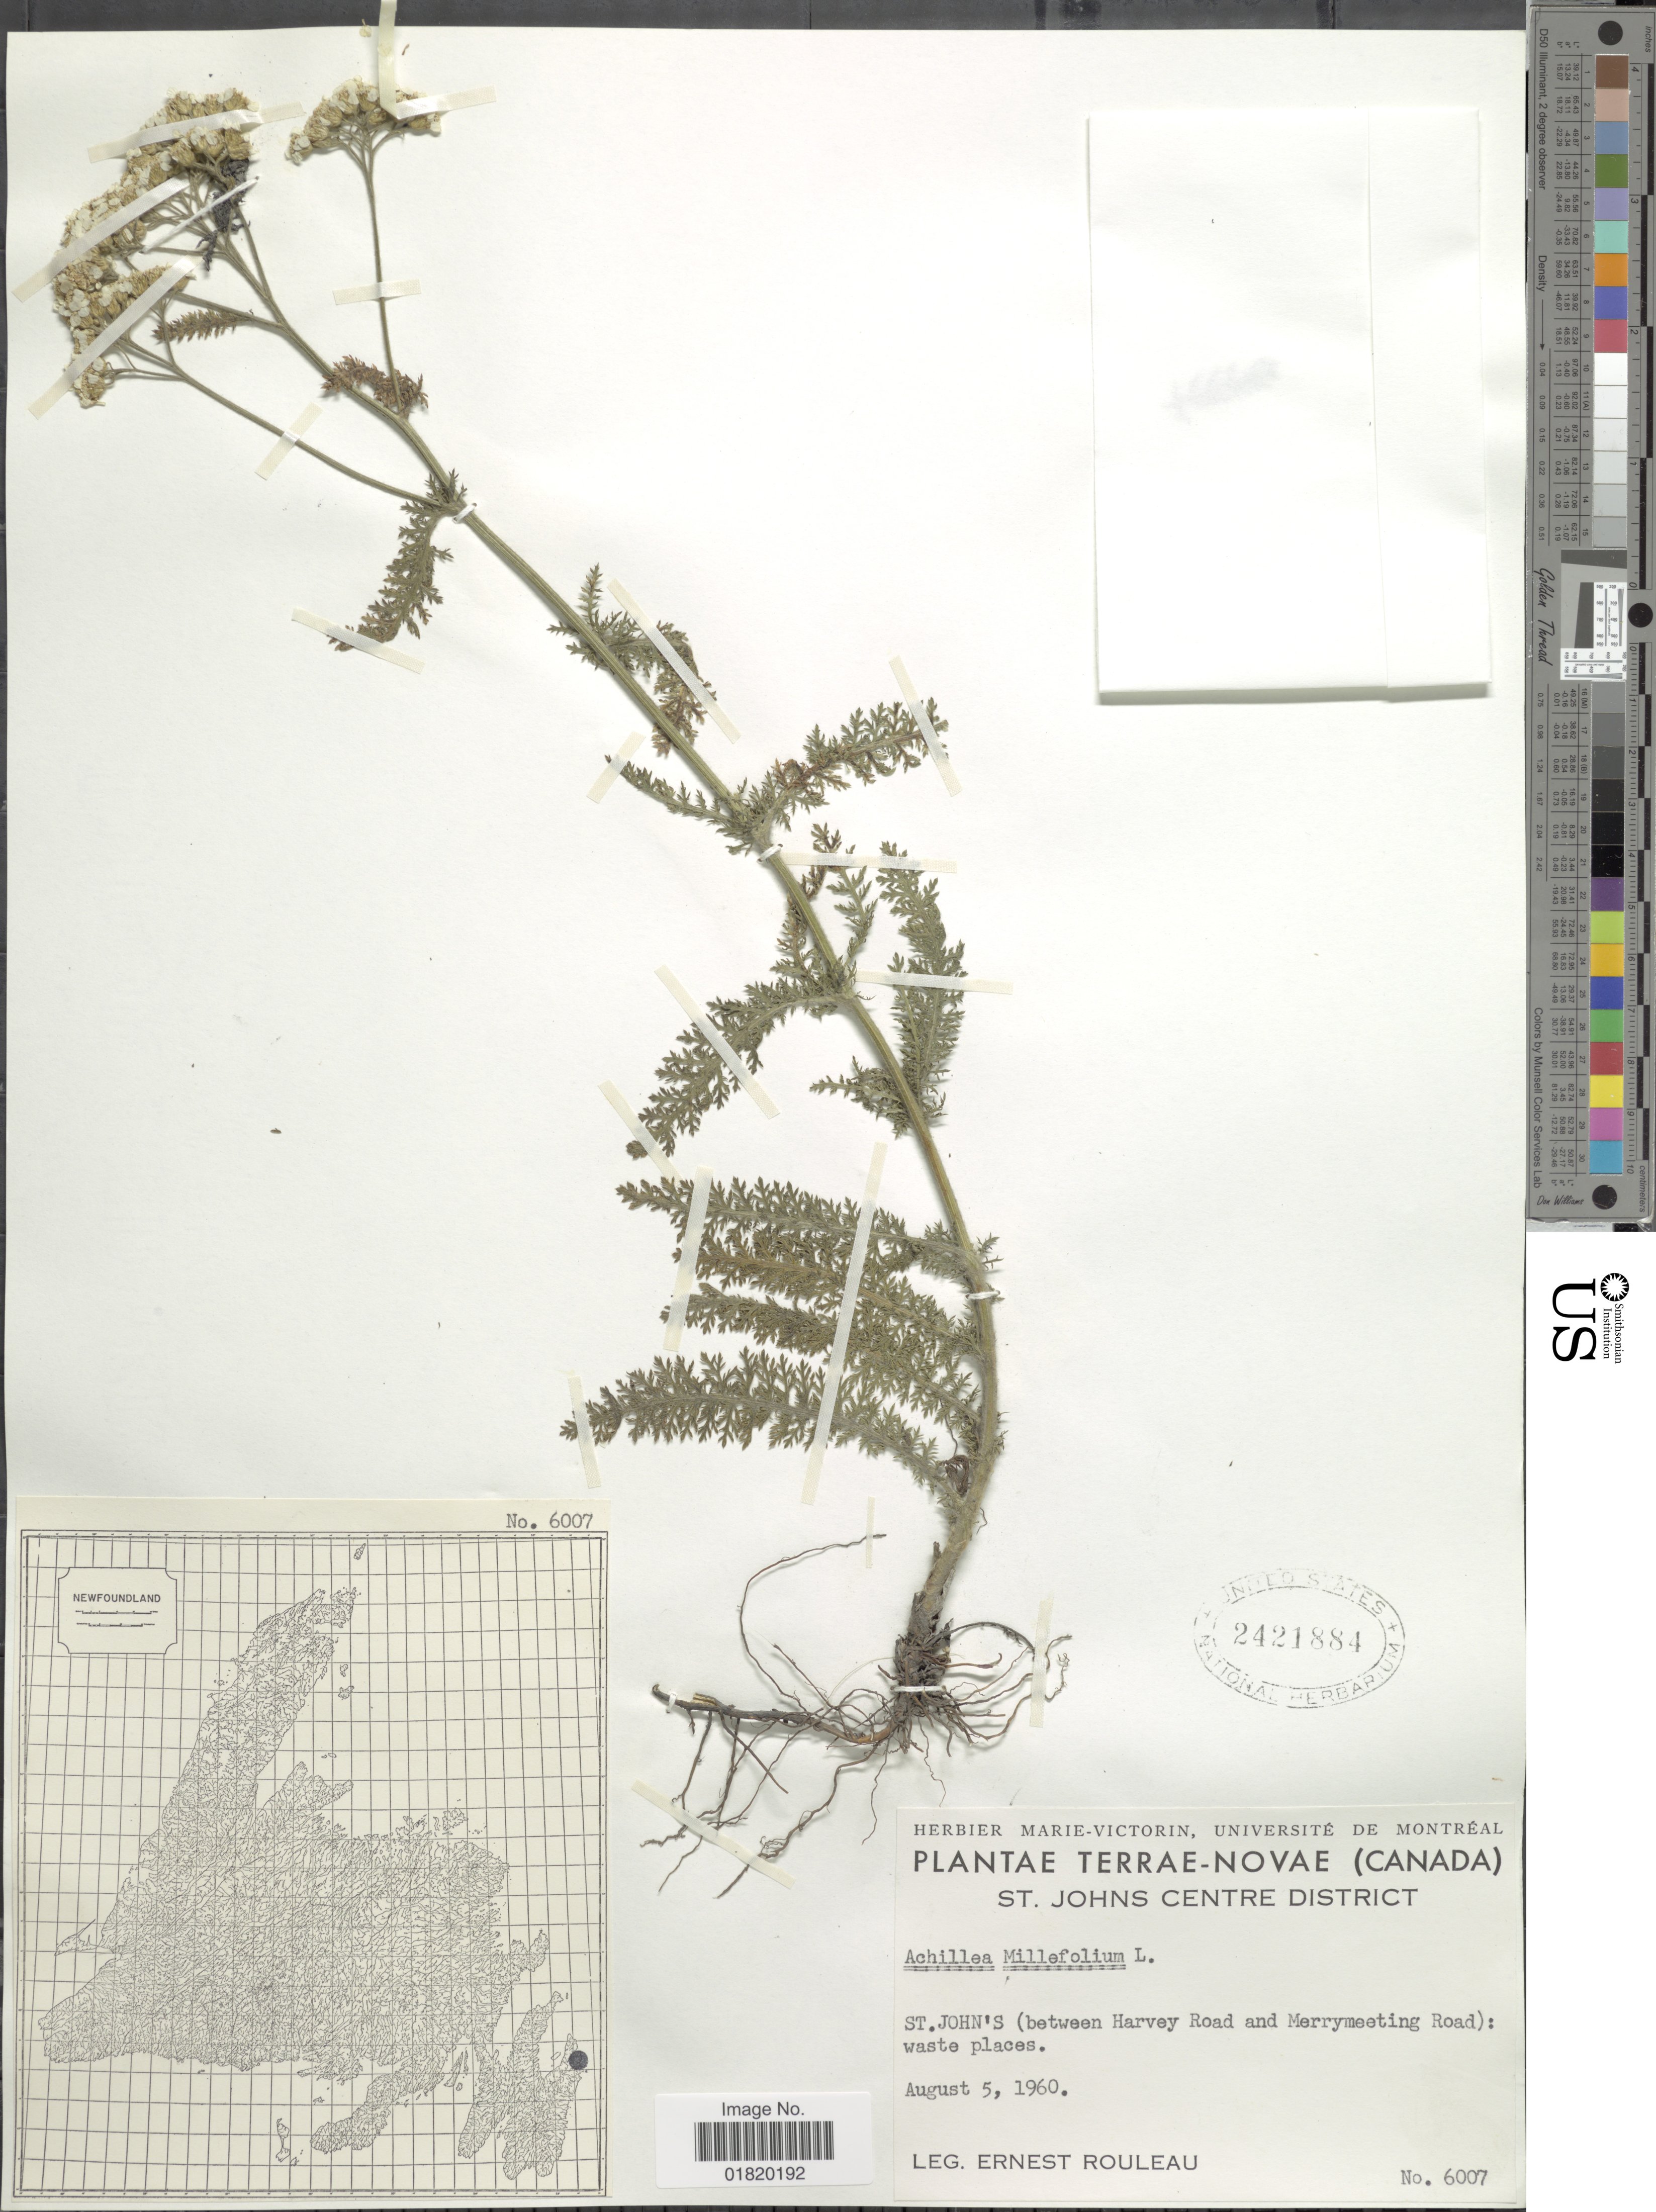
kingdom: Plantae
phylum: Tracheophyta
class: Magnoliopsida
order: Asterales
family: Asteraceae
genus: Achillea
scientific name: Achillea millefolium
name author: L.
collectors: E. Rouleau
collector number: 6007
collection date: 1960-08-05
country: Canada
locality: Terrae-Novae. St. Johns Centre District. St. John's (between Harvey Road and Merrymeeting Road)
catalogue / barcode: US 2421884